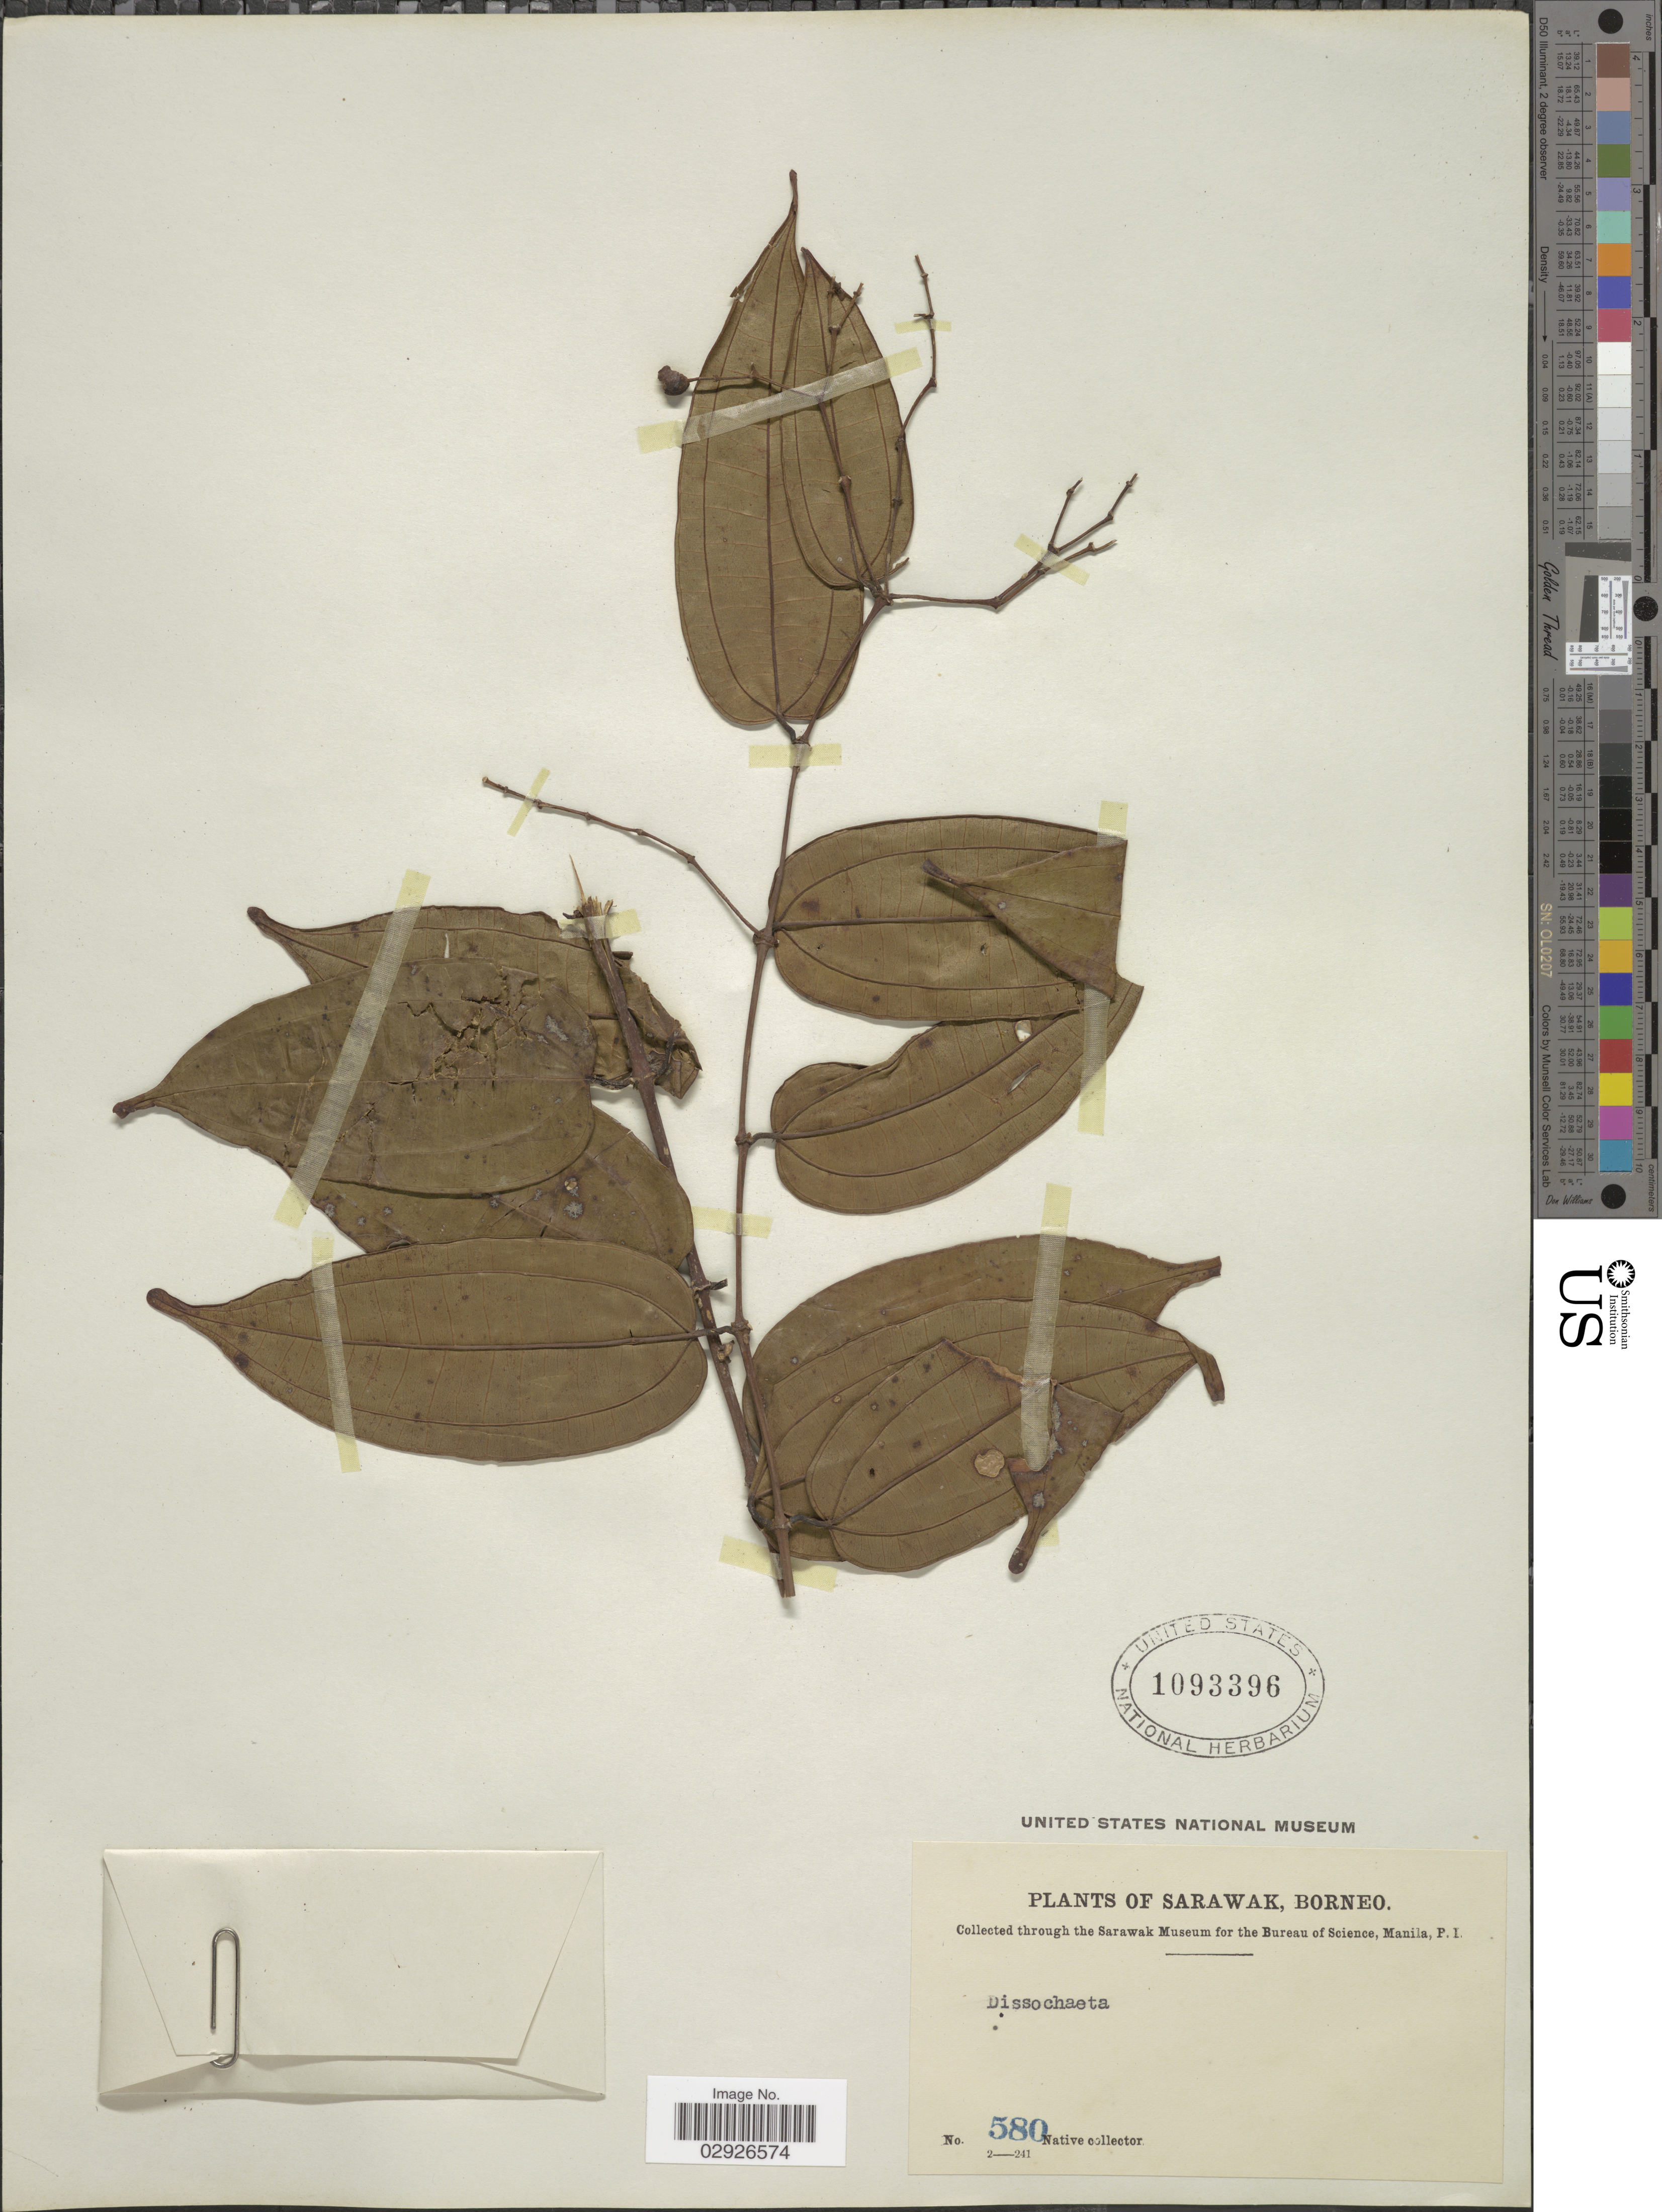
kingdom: Plantae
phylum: Tracheophyta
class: Magnoliopsida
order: Myrtales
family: Melastomataceae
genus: Dissochaeta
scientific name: Dissochaeta sp.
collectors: Native collector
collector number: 580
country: Malaysia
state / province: Sarawak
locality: Borneo.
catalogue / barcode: US 1093396